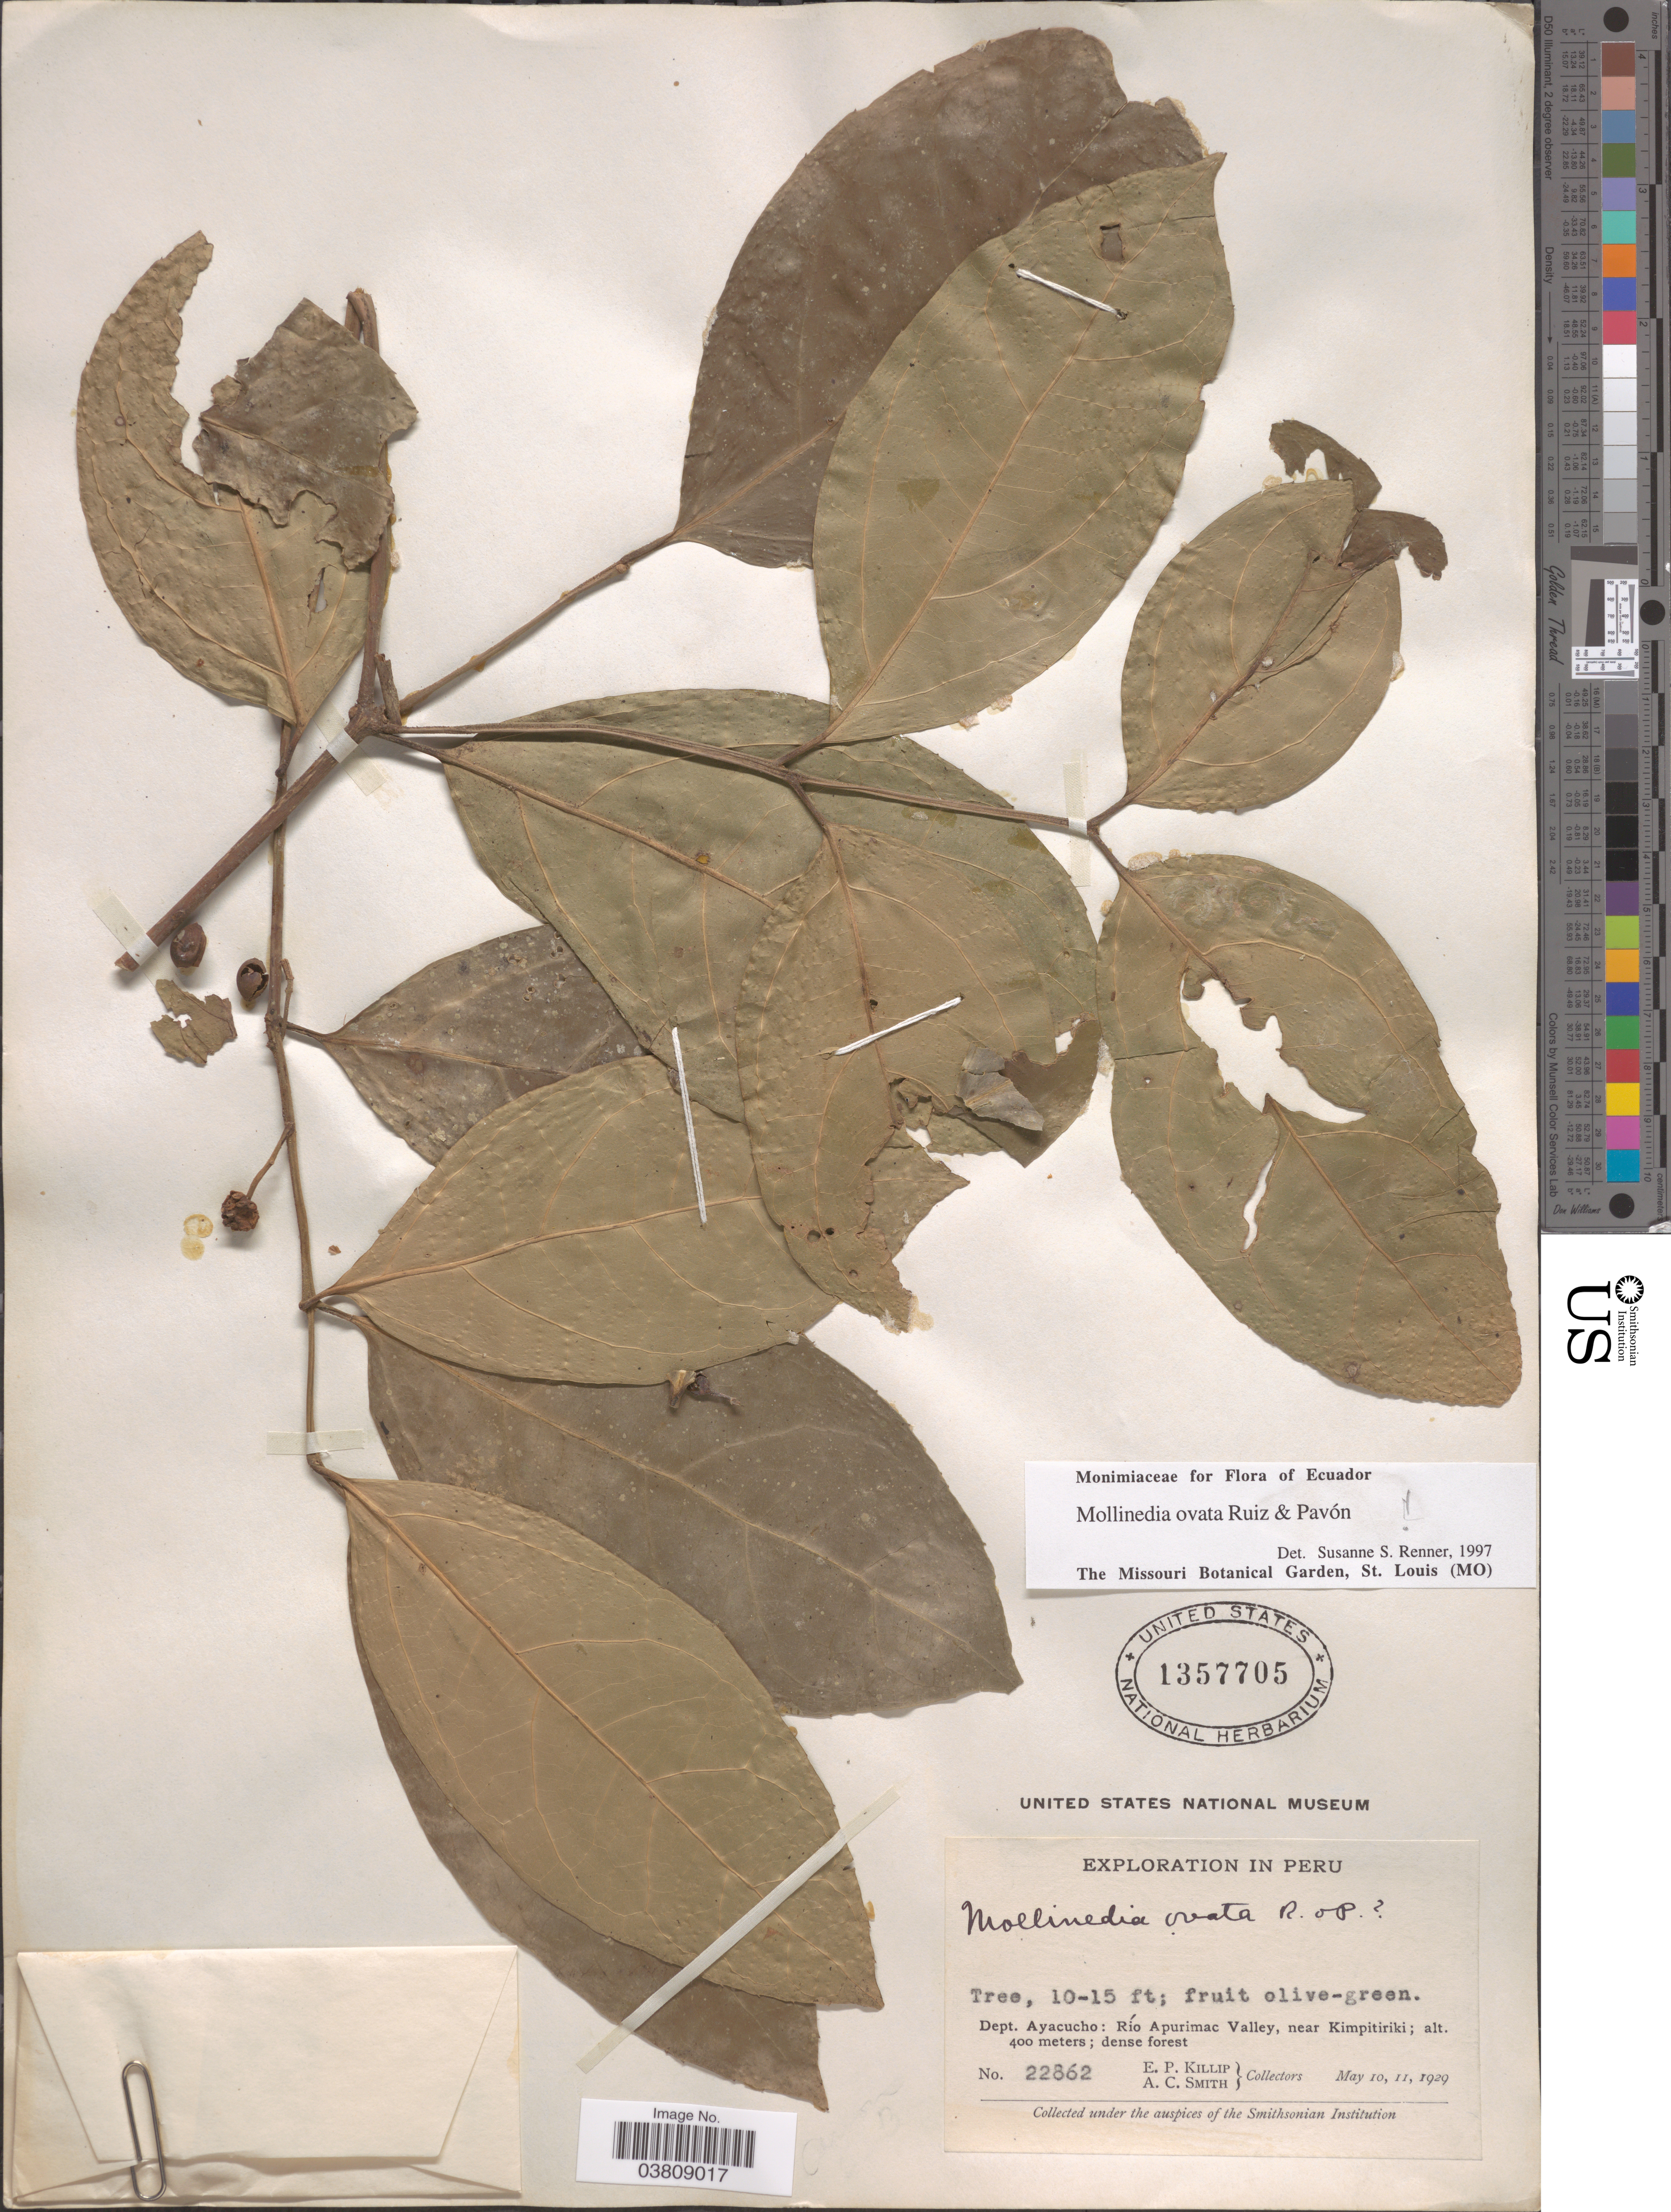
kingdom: Plantae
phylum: Tracheophyta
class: Magnoliopsida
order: Laurales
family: Monimiaceae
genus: Mollinedia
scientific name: Mollinedia ovata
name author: Ruiz & Pav.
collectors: E. P. Killip & A. C. Smith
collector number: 2862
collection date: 1929-05-10/1929-05-11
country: Peru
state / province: Ayacucho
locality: Dept. Ayacucho: Río Apurimac Valley, near Kimpitiriki.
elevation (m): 400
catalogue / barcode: US 1357705